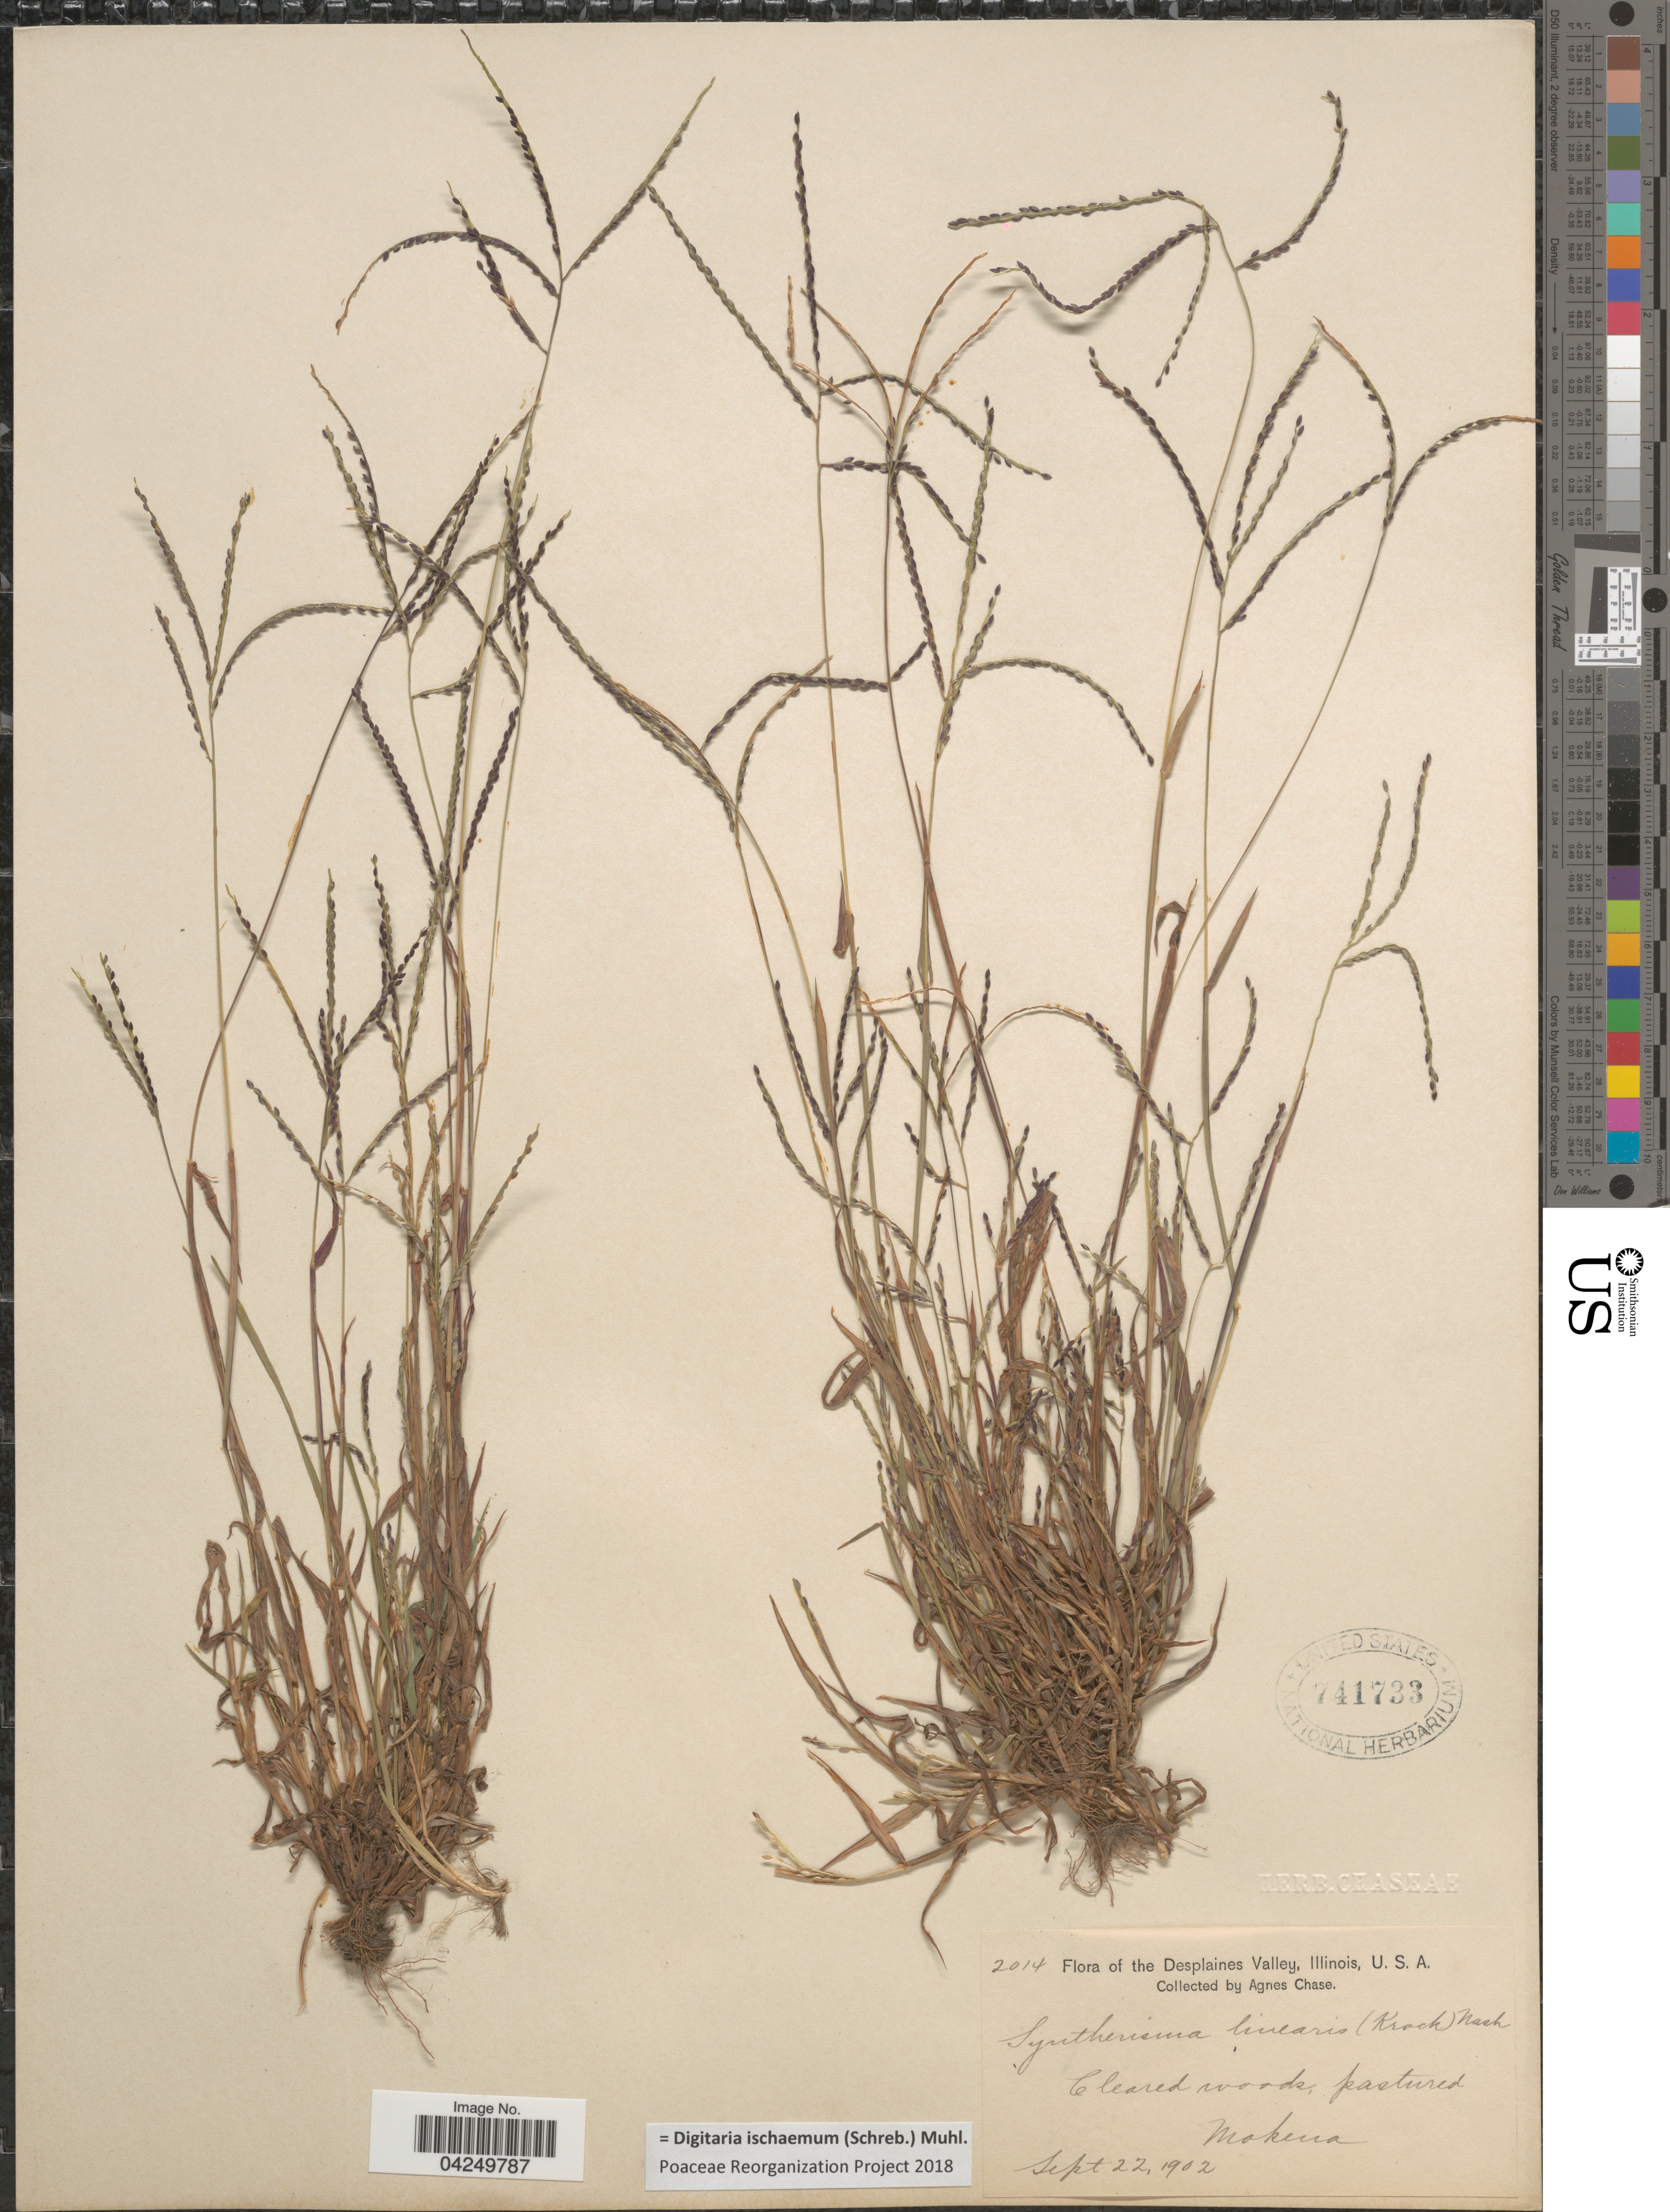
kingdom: Plantae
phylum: Tracheophyta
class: Liliopsida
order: Poales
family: Poaceae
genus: Digitaria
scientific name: Digitaria ischaemum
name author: (Schreber) Schreber ex Muhl.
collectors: A. Chase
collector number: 2014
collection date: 1902-09-22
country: United States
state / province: Illinois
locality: Desplaines Valley. Cleared woods, pastured Mokena.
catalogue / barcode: US 741733